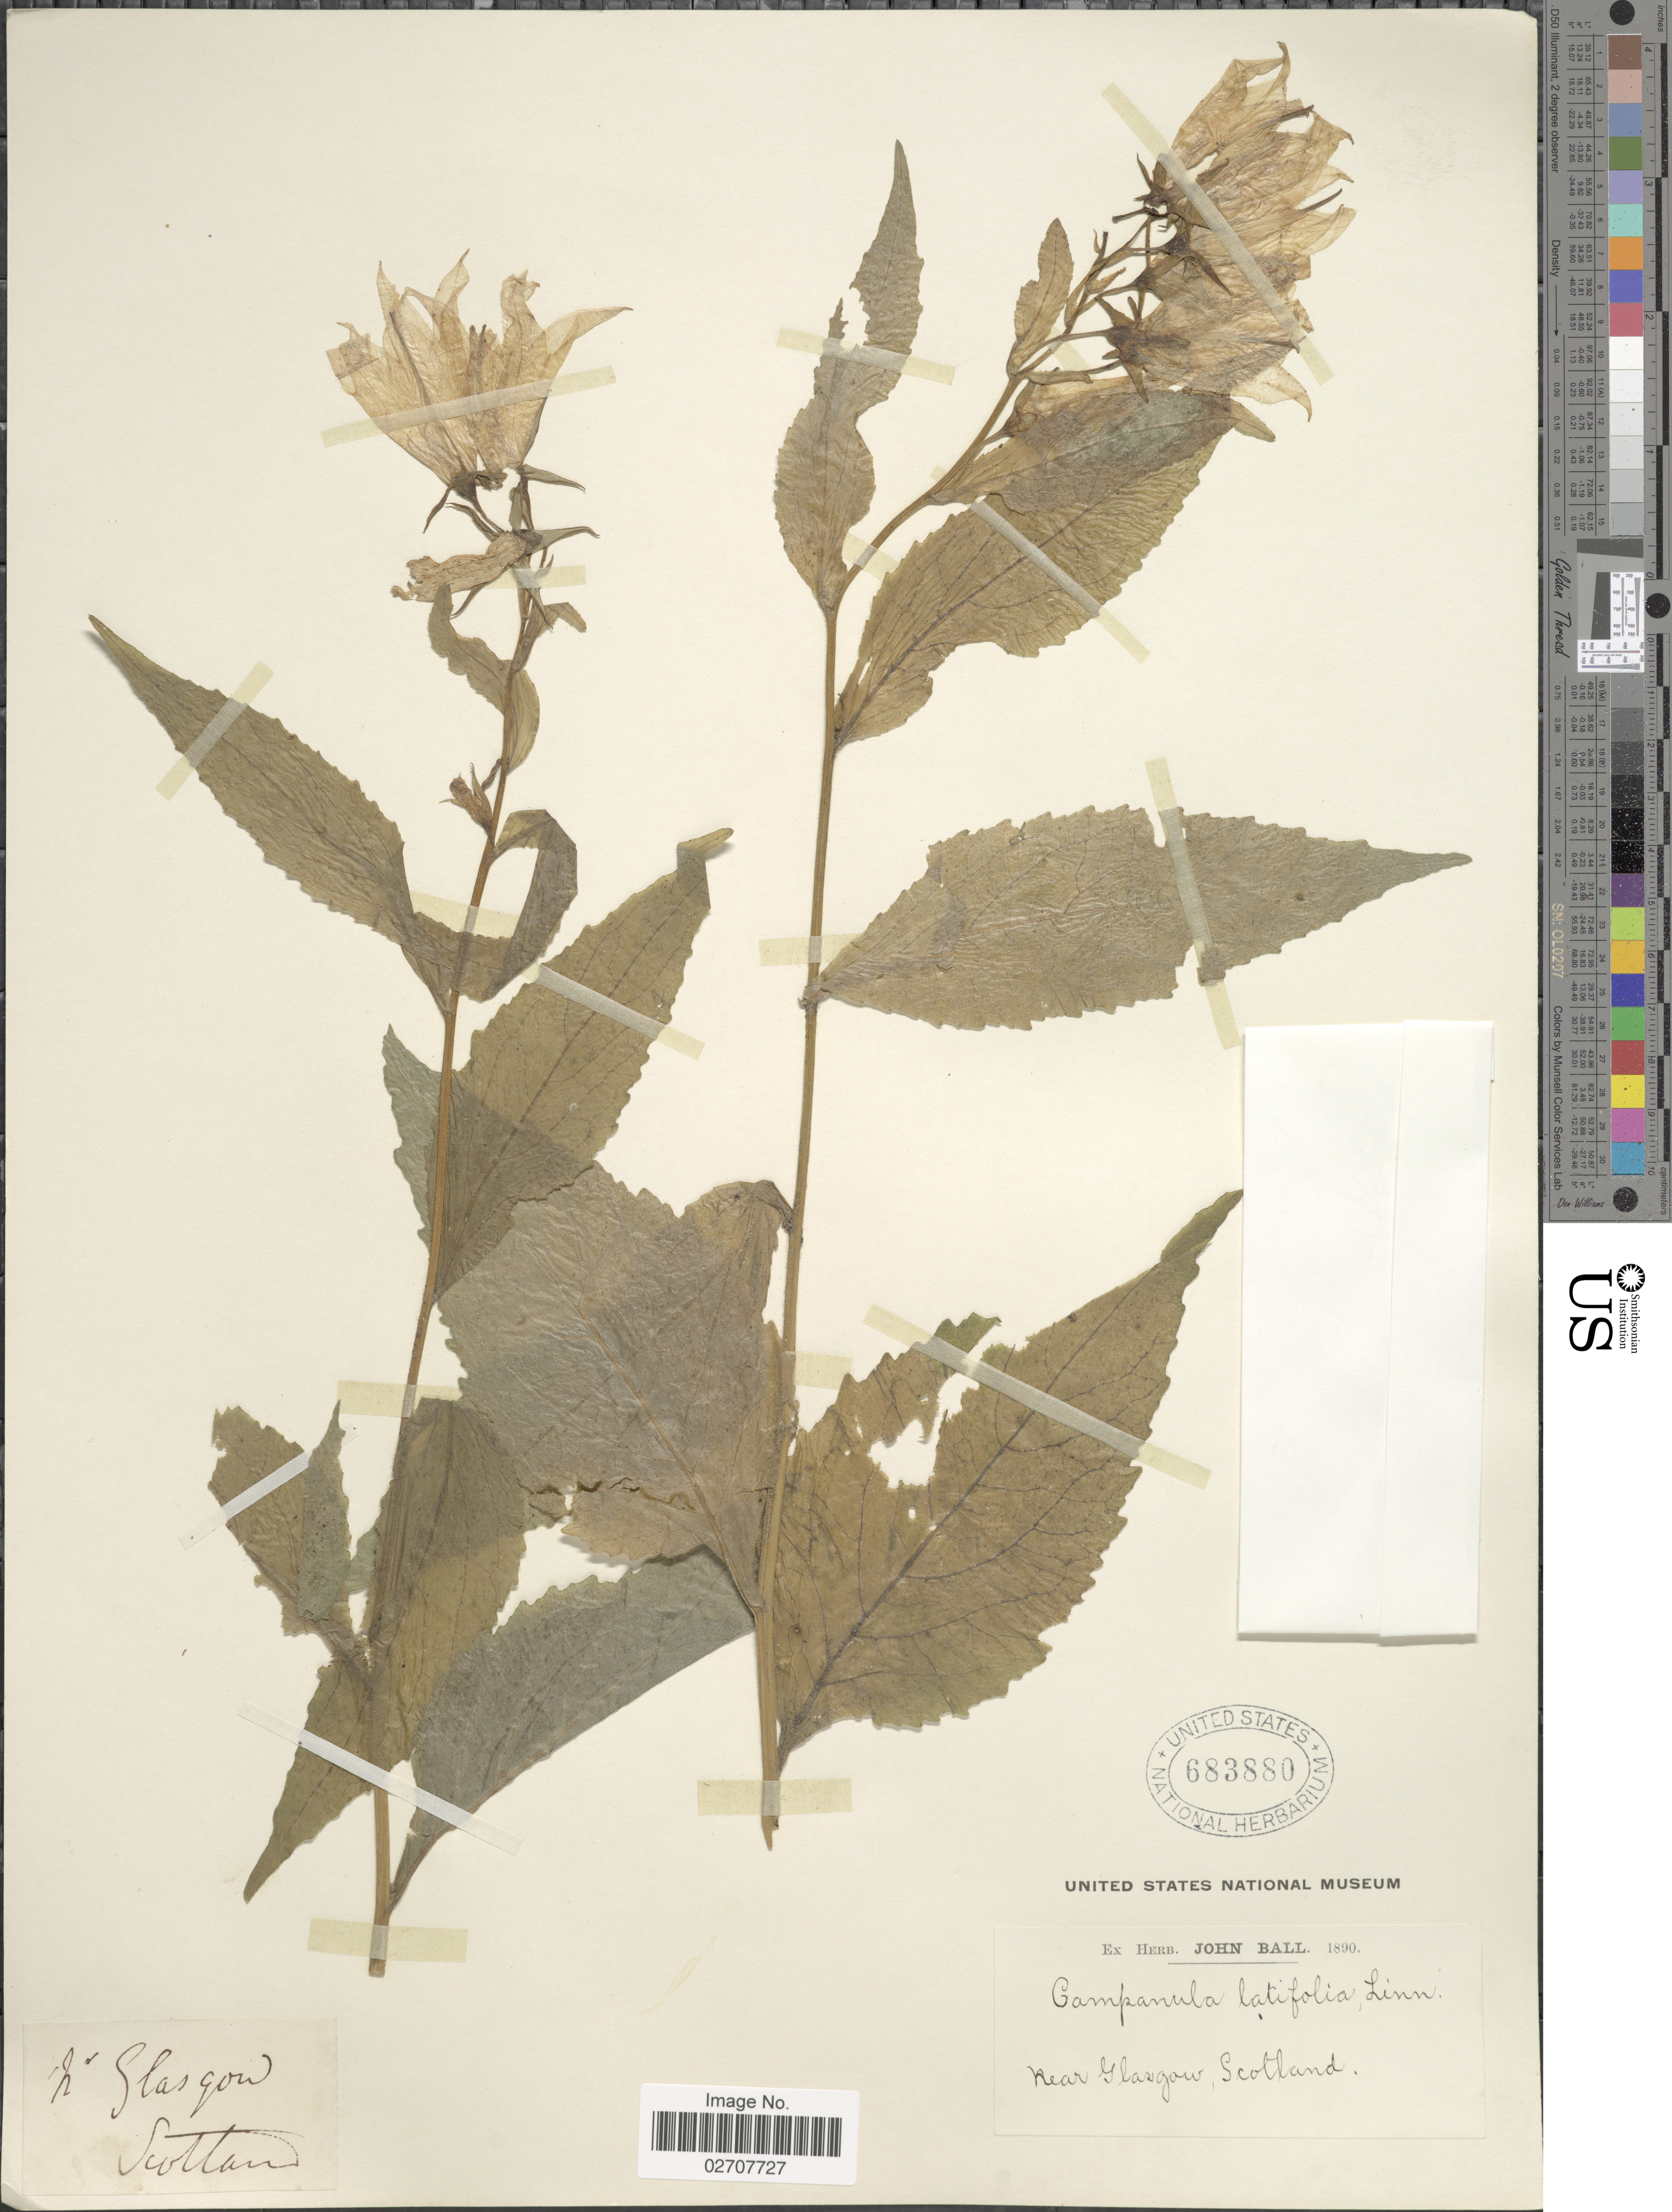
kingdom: Plantae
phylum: Tracheophyta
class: Magnoliopsida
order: Asterales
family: Campanulaceae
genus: Campanula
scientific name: Campanula latifolia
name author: L.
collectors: J. Ball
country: United Kingdom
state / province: Scotland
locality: Near Glasgow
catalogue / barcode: US 683880